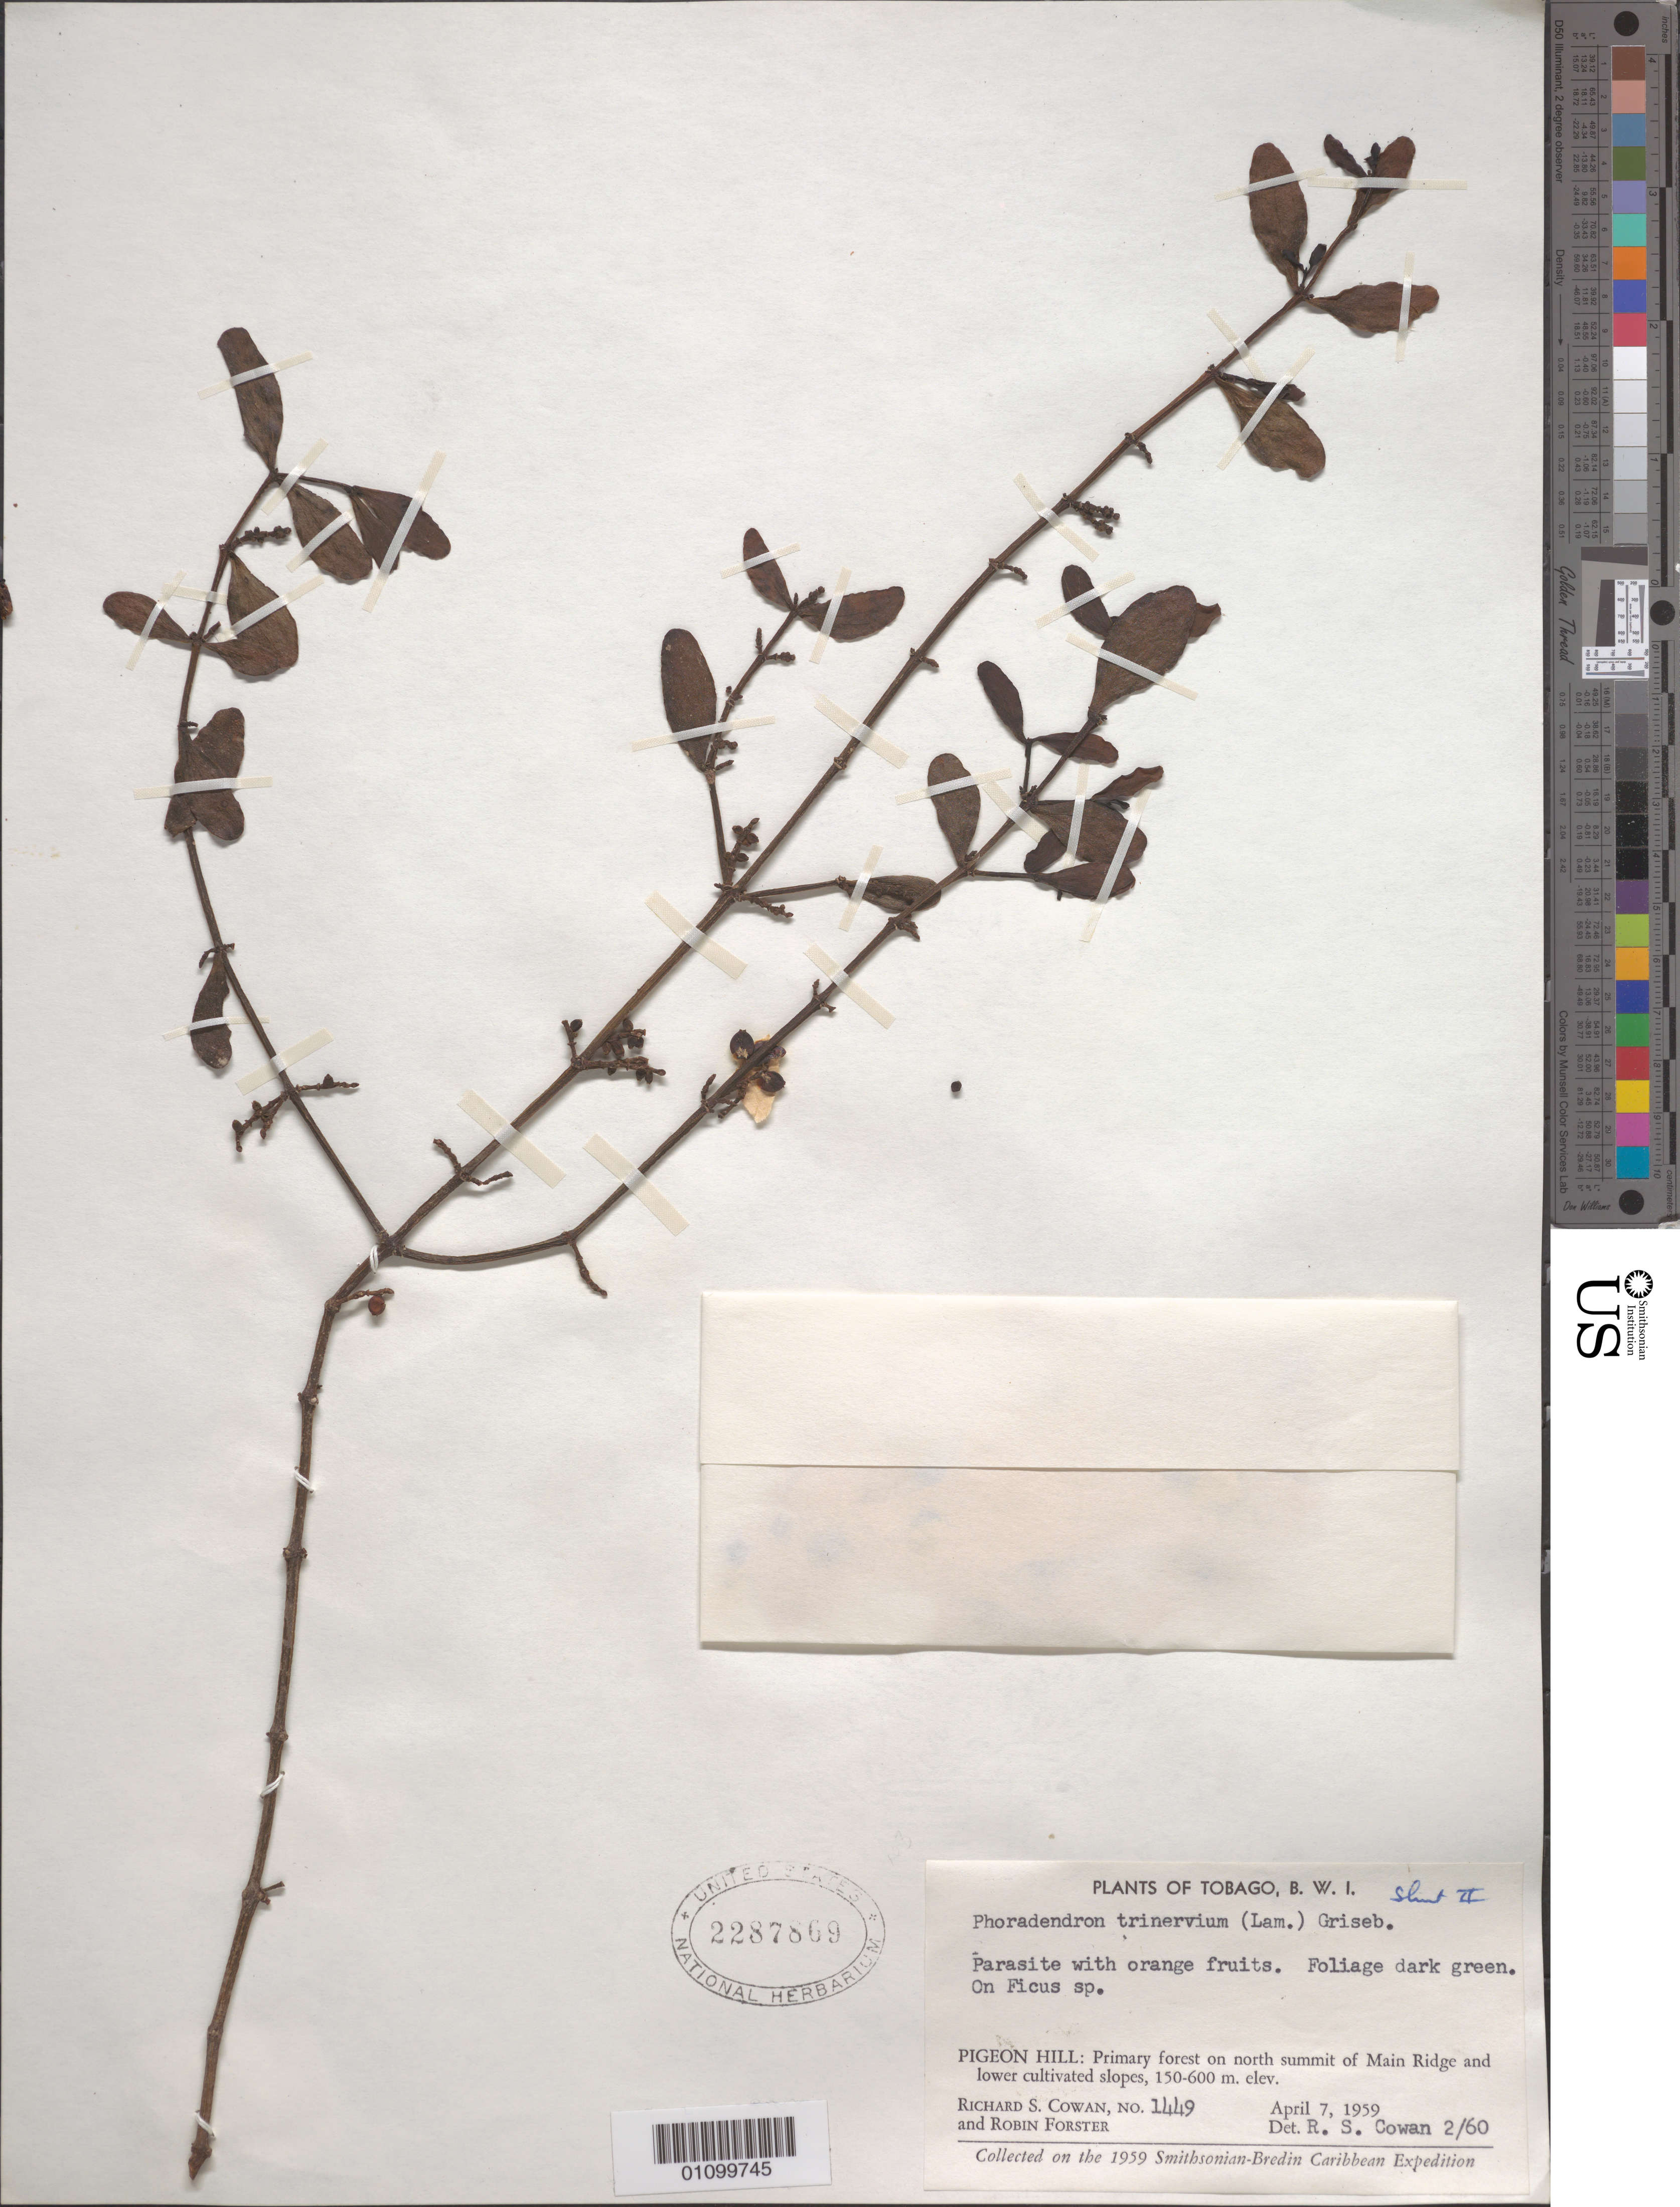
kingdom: Plantae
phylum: Tracheophyta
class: Magnoliopsida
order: Santalales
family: Viscaceae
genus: Phoradendron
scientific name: Phoradendron trinervium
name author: (Lam.) Griseb.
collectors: R. S. Cowan & R. Forster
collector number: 1449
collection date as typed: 07 Apr 1959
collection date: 1959-04-07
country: Trinidad and Tobago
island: Tobago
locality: Pigeon Hill: Primary forest on N summit of Main Ridge and lower cultivated slopes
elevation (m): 150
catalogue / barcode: US 2287869